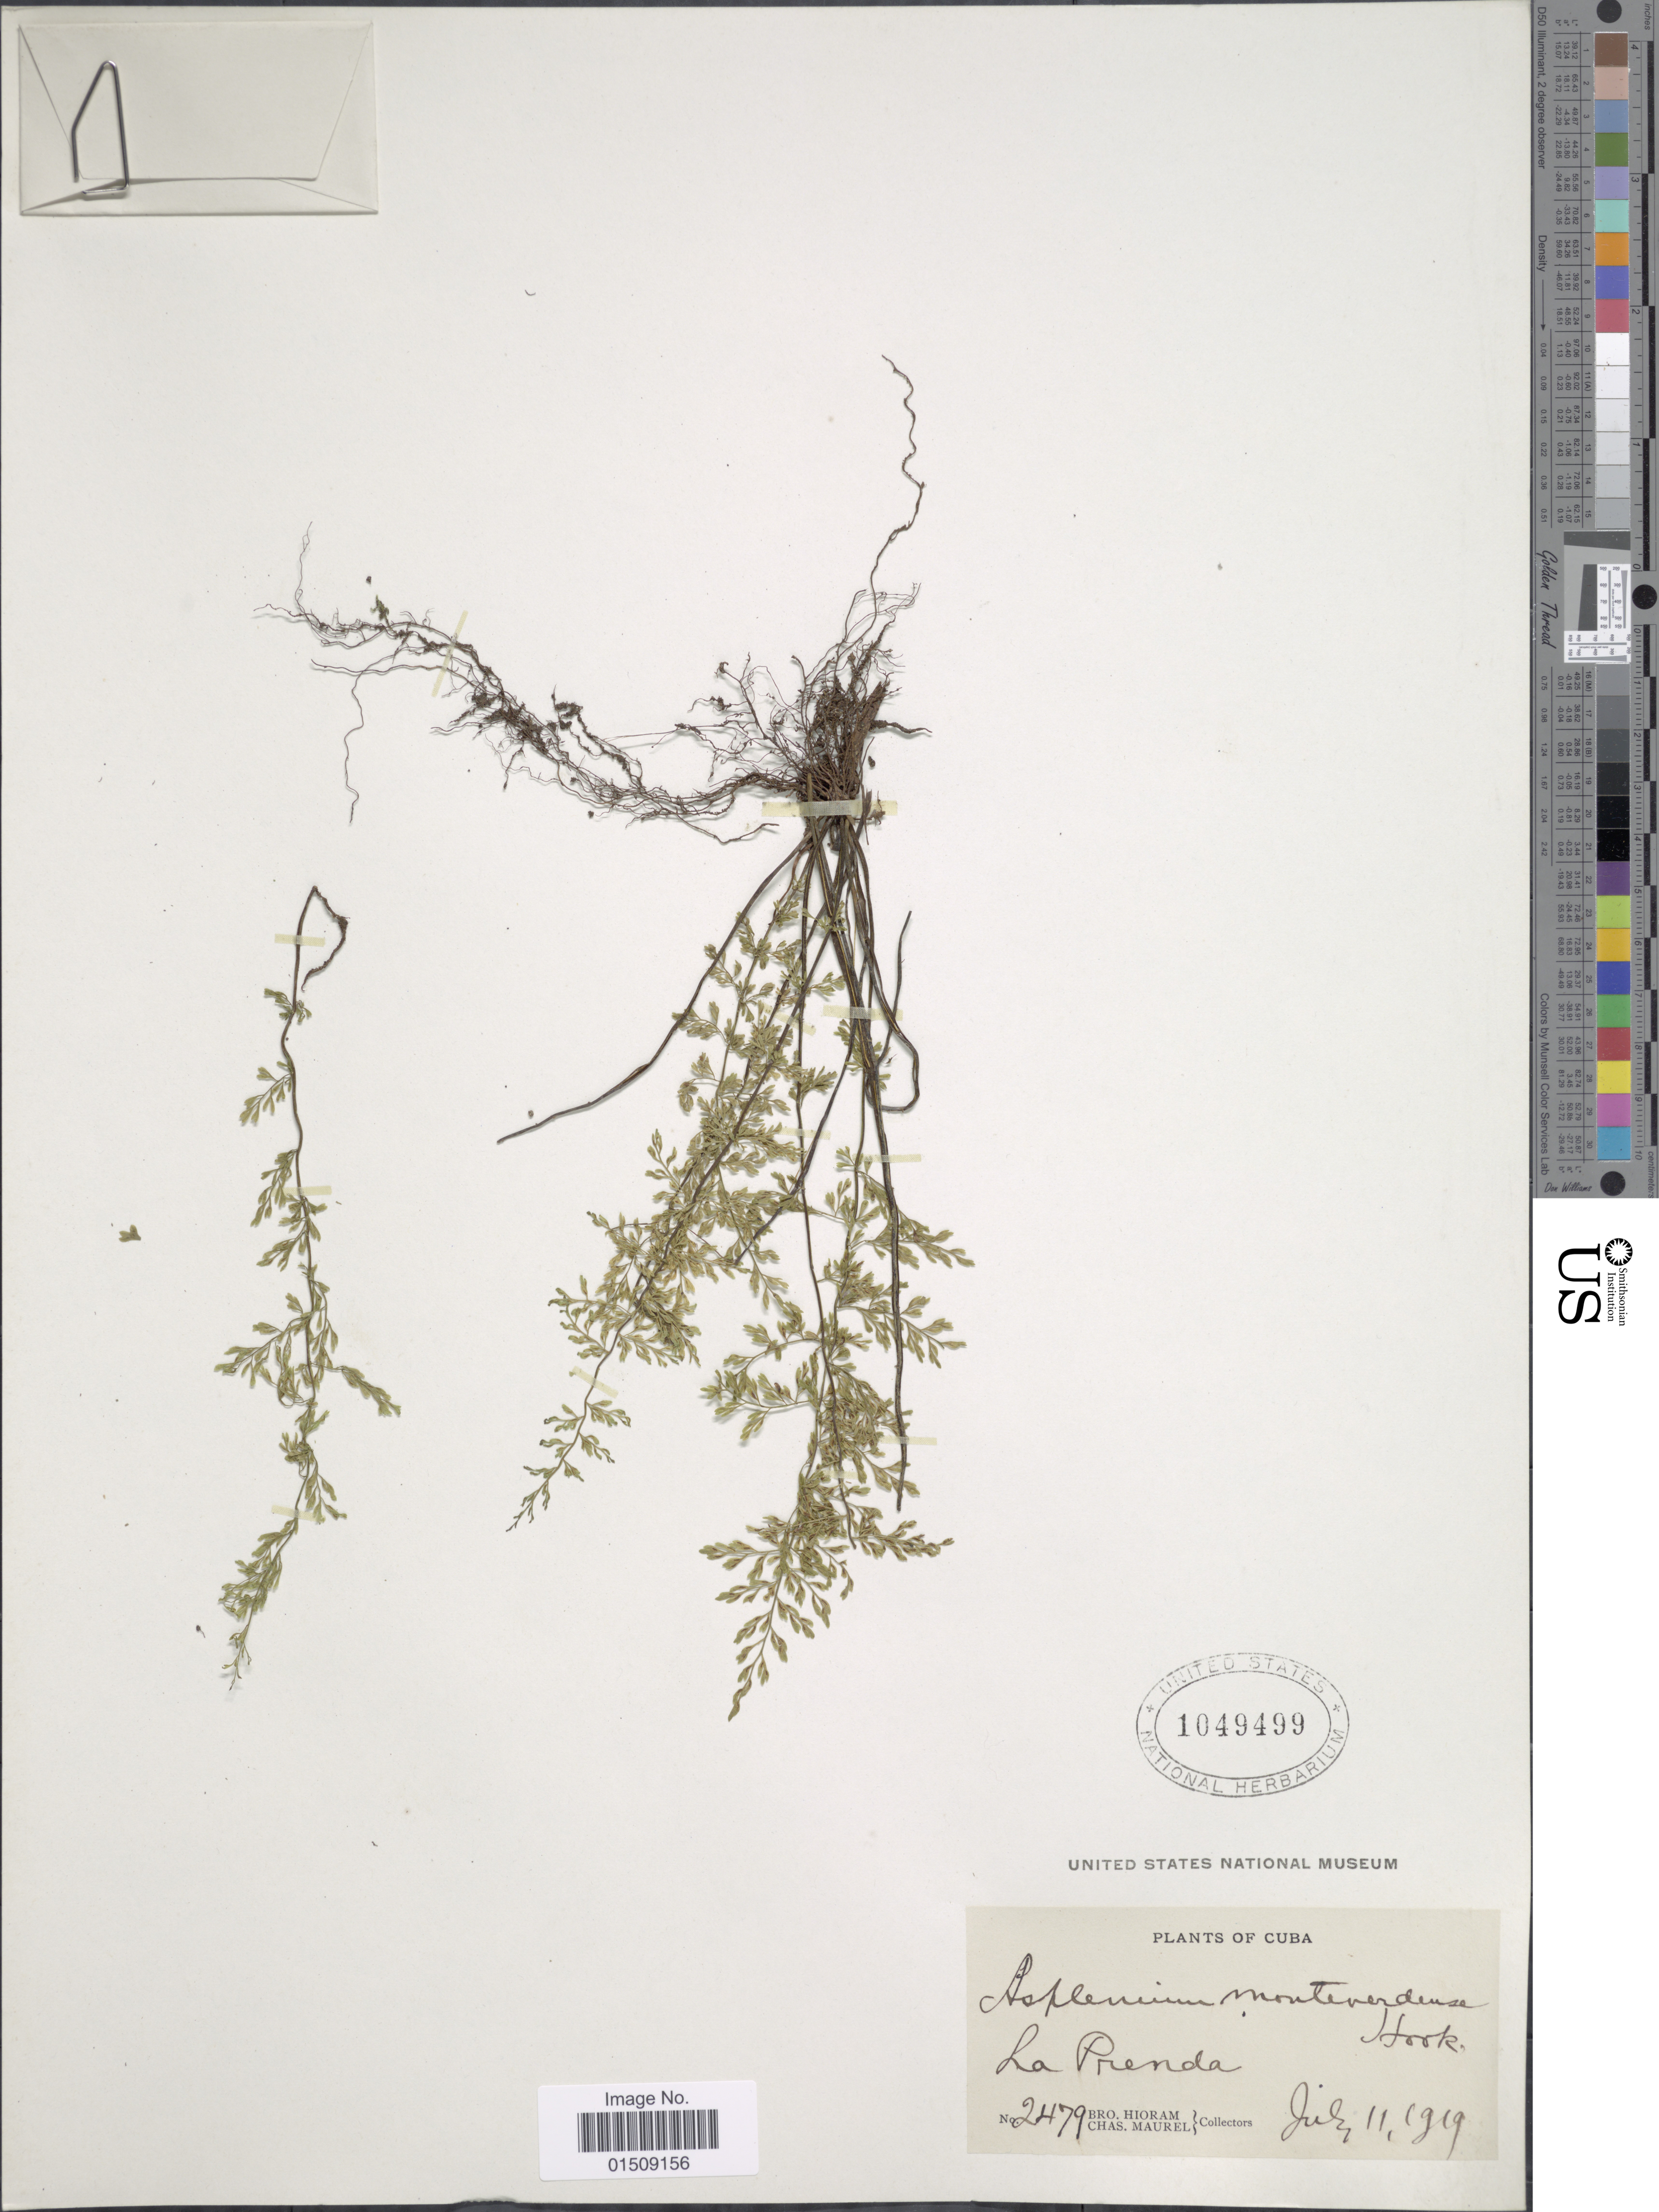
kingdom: Plantae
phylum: Tracheophyta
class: Polypodiopsida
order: Polypodiales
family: Aspleniaceae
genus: Asplenium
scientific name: Asplenium myriophyllum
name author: (Sw.) C. Presl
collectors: Bro. Hioram & C. Maurel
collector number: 2479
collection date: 1919-07-11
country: Cuba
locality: La Prenda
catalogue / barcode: US 1049499